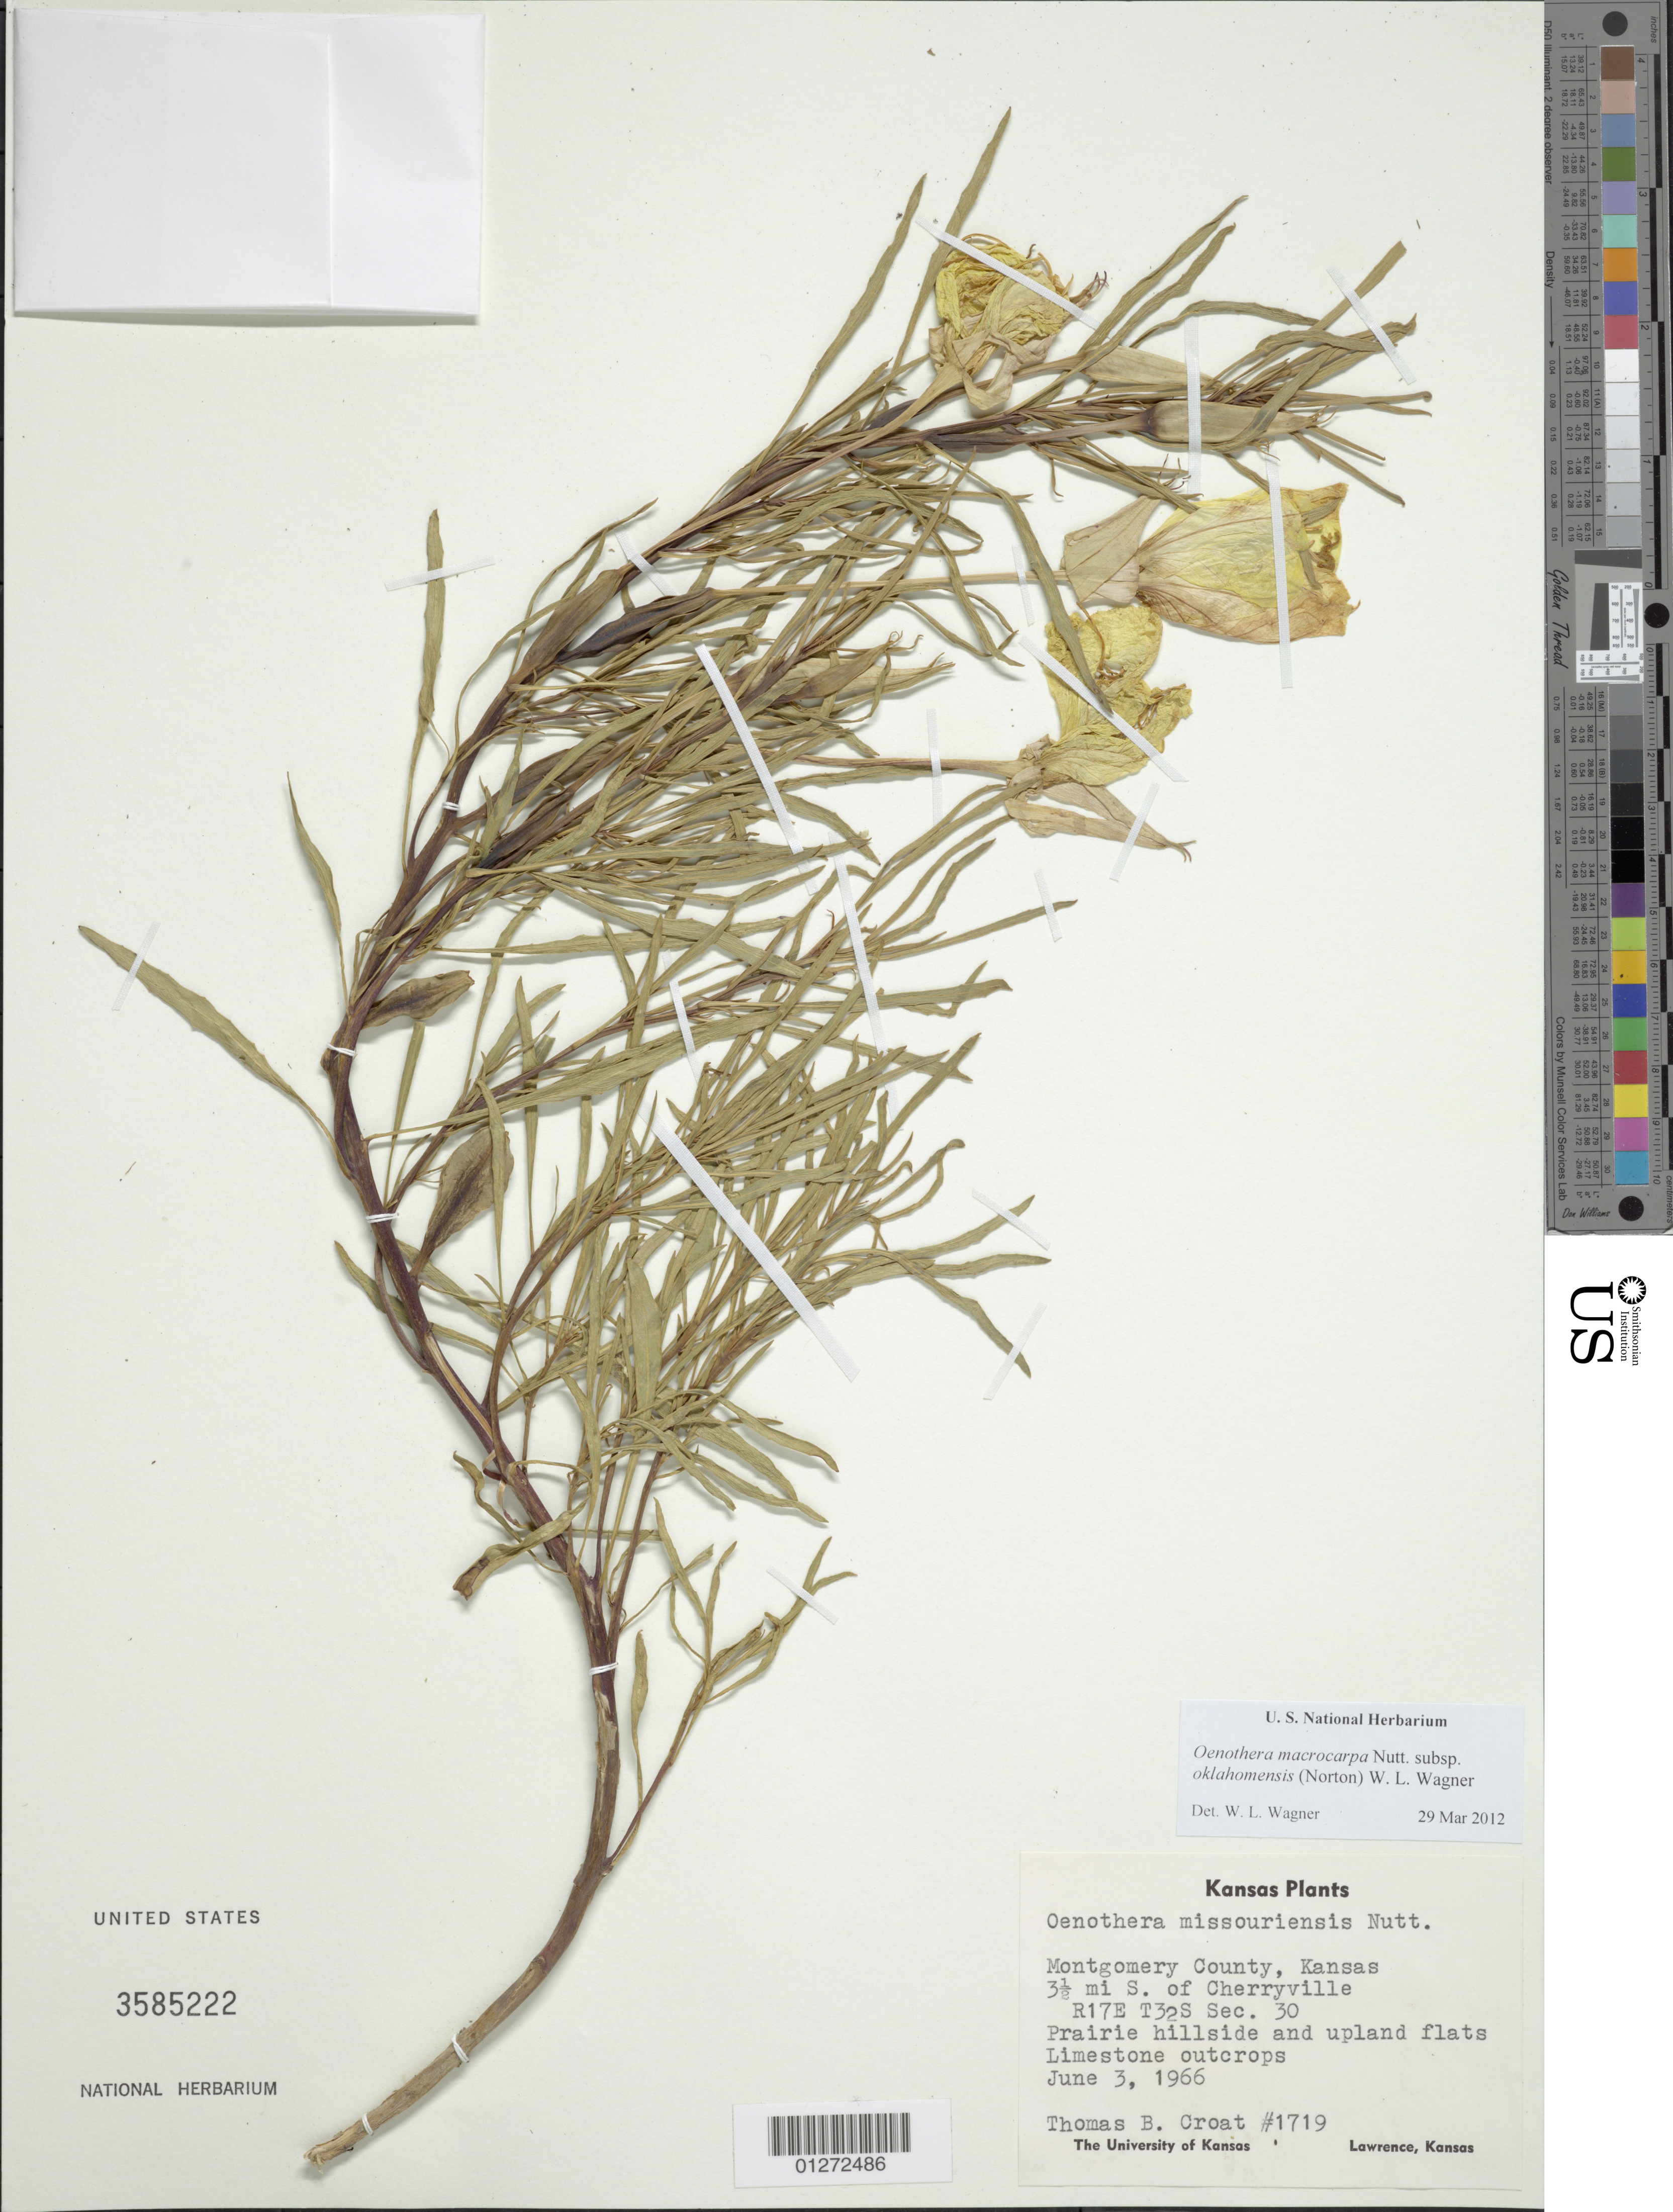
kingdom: Plantae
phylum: Tracheophyta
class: Magnoliopsida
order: Myrtales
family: Onagraceae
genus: Oenothera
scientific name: Oenothera macrocarpa subsp. oklahomensis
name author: (Norton) W.L. Wagner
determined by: Wagner, W. L., (BOT), Smithsonian Institution - National Museum of Natural History (UNITED STATES)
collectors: T. B. Croat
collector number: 1719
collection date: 1966-06-03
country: United States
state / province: Kansas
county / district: Montgomery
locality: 3.5 mi S of Cherryville.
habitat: Limestone outcrops.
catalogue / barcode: US 3585222